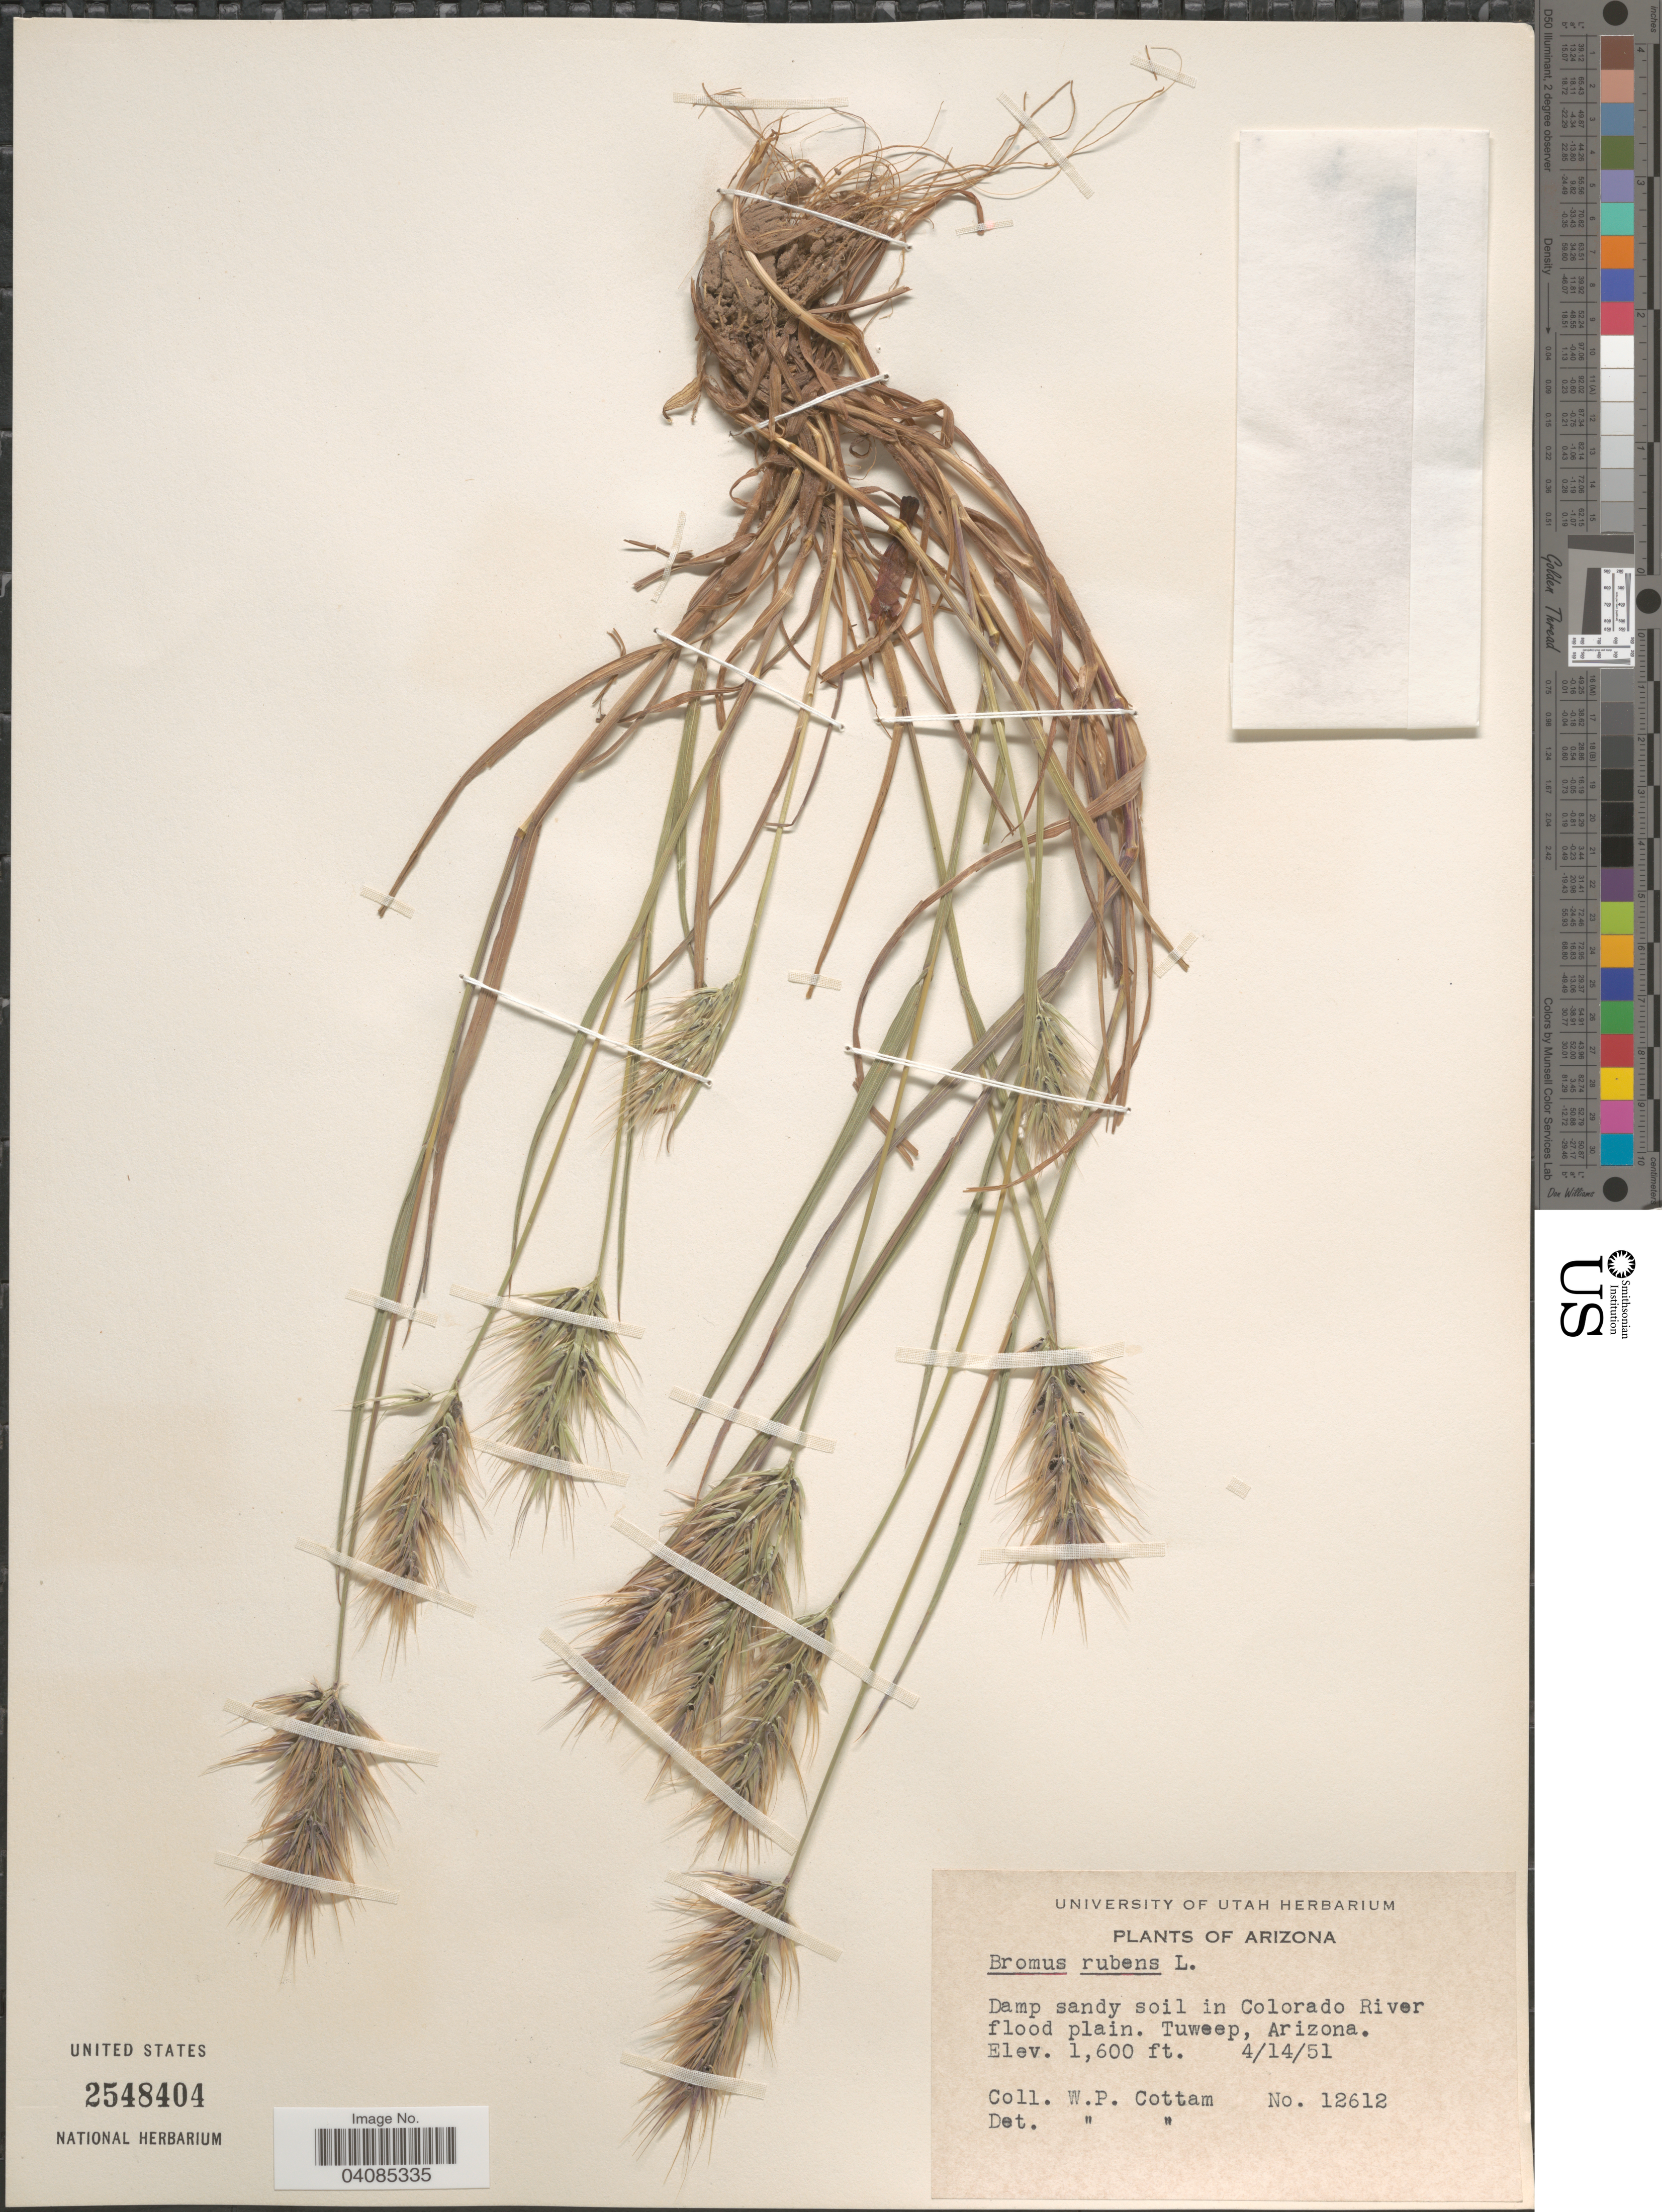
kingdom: Plantae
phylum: Tracheophyta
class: Liliopsida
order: Poales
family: Poaceae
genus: Bromus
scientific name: Bromus rubens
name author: L.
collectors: W. Cottam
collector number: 12612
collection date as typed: Transcribed d/m/y: 14/4/51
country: United States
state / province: Arizona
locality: Damp sandy soil in Colorado River flood plain. Tuweep.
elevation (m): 488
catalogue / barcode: US 2548404